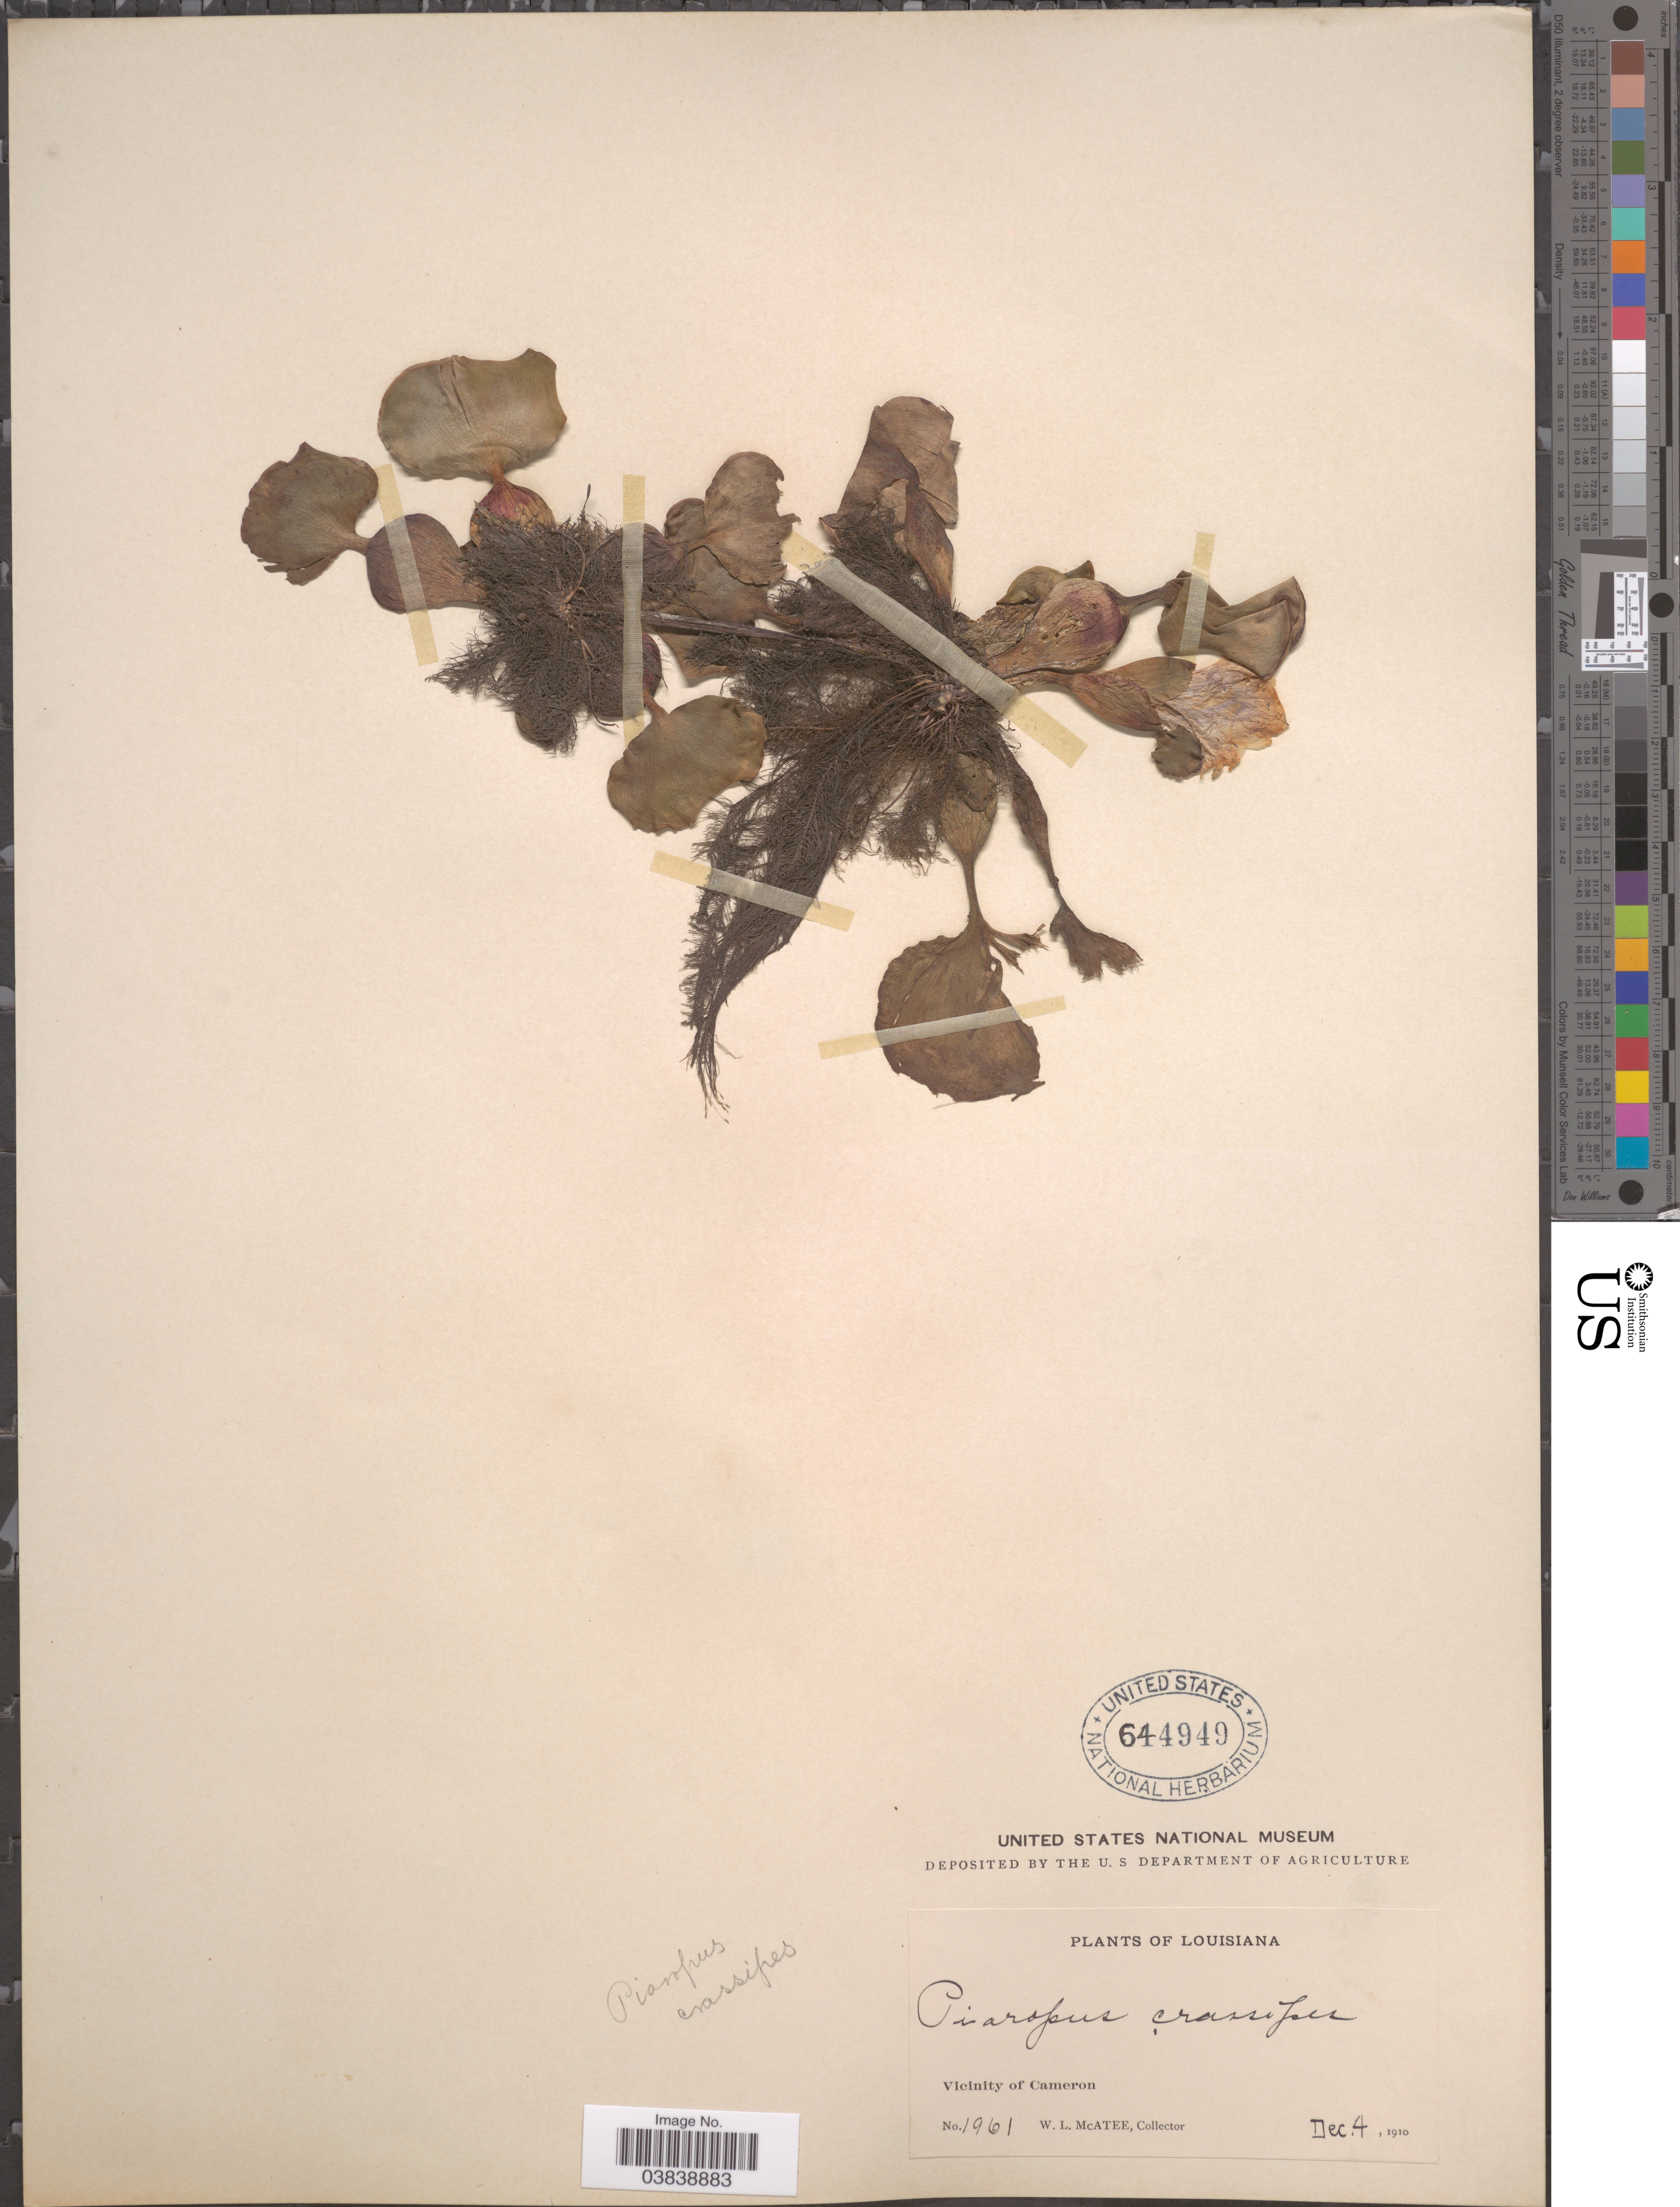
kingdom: Plantae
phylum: Tracheophyta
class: Liliopsida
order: Commelinales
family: Pontederiaceae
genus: Eichhornia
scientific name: Eichhornia crassipes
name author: (Mart.) Solms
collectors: W. McAtee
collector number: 1961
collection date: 1910-12-04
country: United States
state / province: Louisiana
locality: Vicinity of Cameron.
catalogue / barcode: US 644949